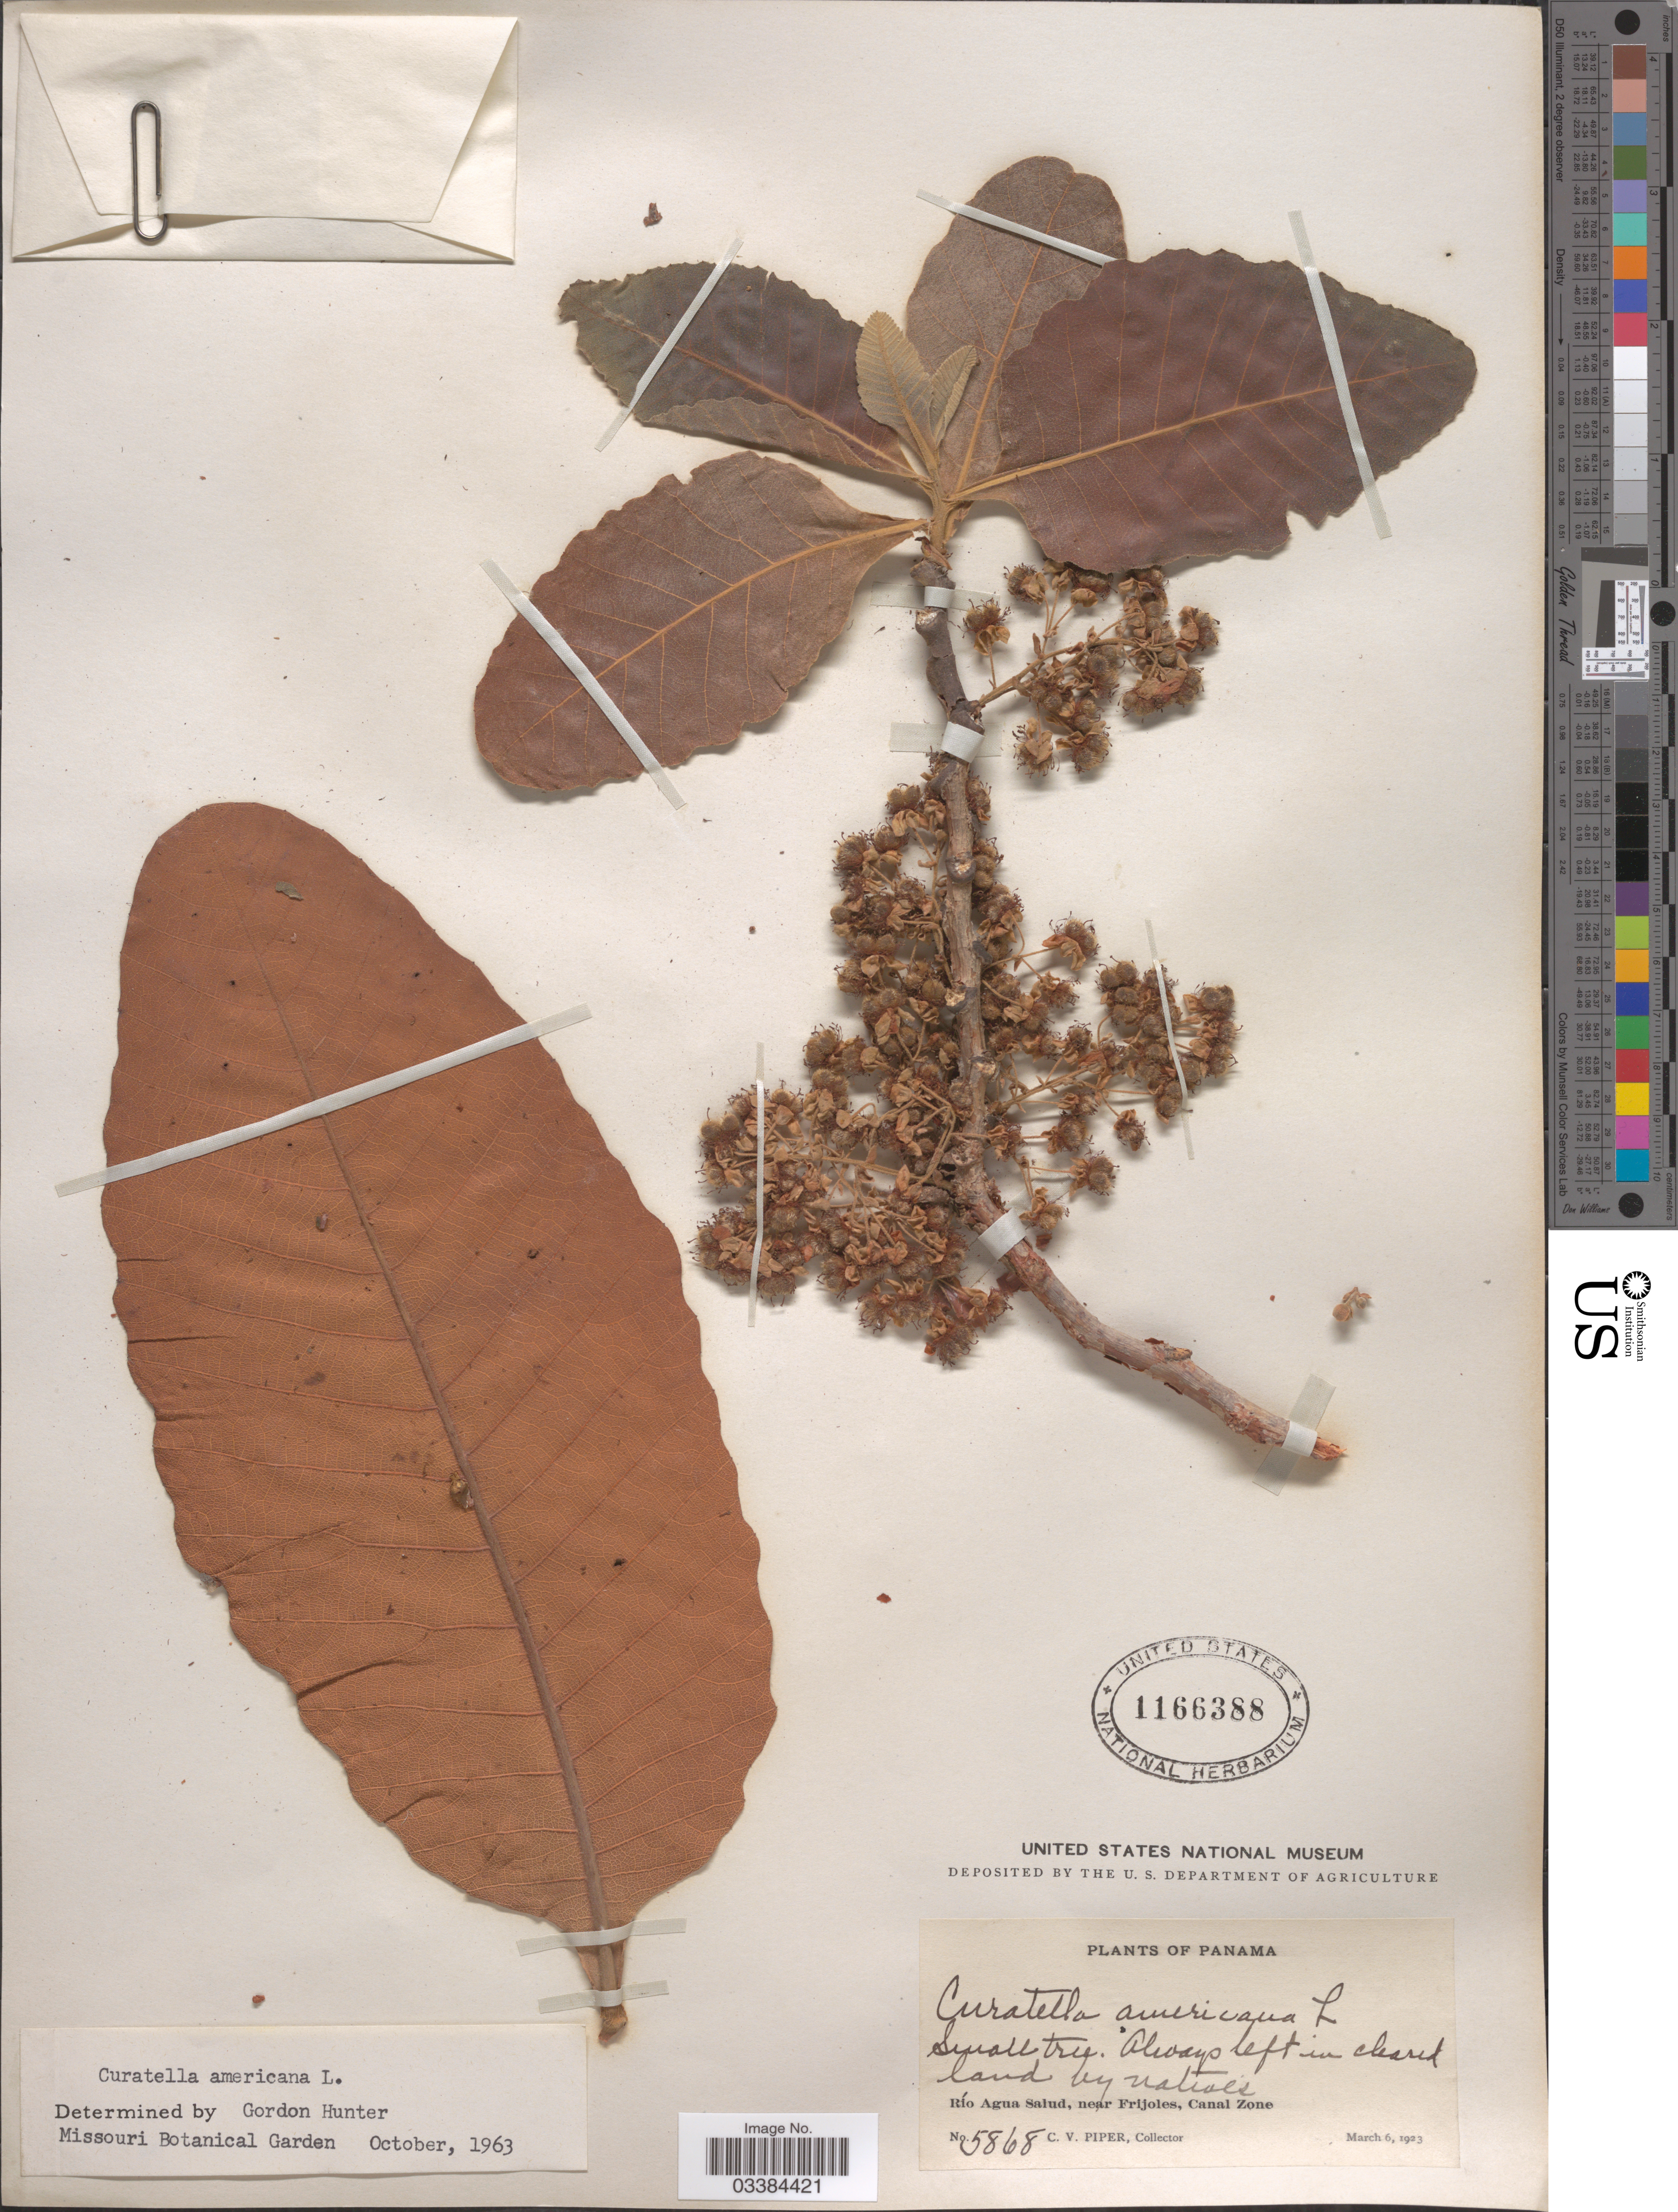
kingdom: Plantae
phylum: Tracheophyta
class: Magnoliopsida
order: Dilleniales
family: Dilleniaceae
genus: Curatella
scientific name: Curatella americana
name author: L.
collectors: C. V. Piper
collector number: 5868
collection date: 1923-03-06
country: Panama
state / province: Colón / Panamá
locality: Río Agua Salud, near Frijoles, Canal Zone.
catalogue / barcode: US 1166388